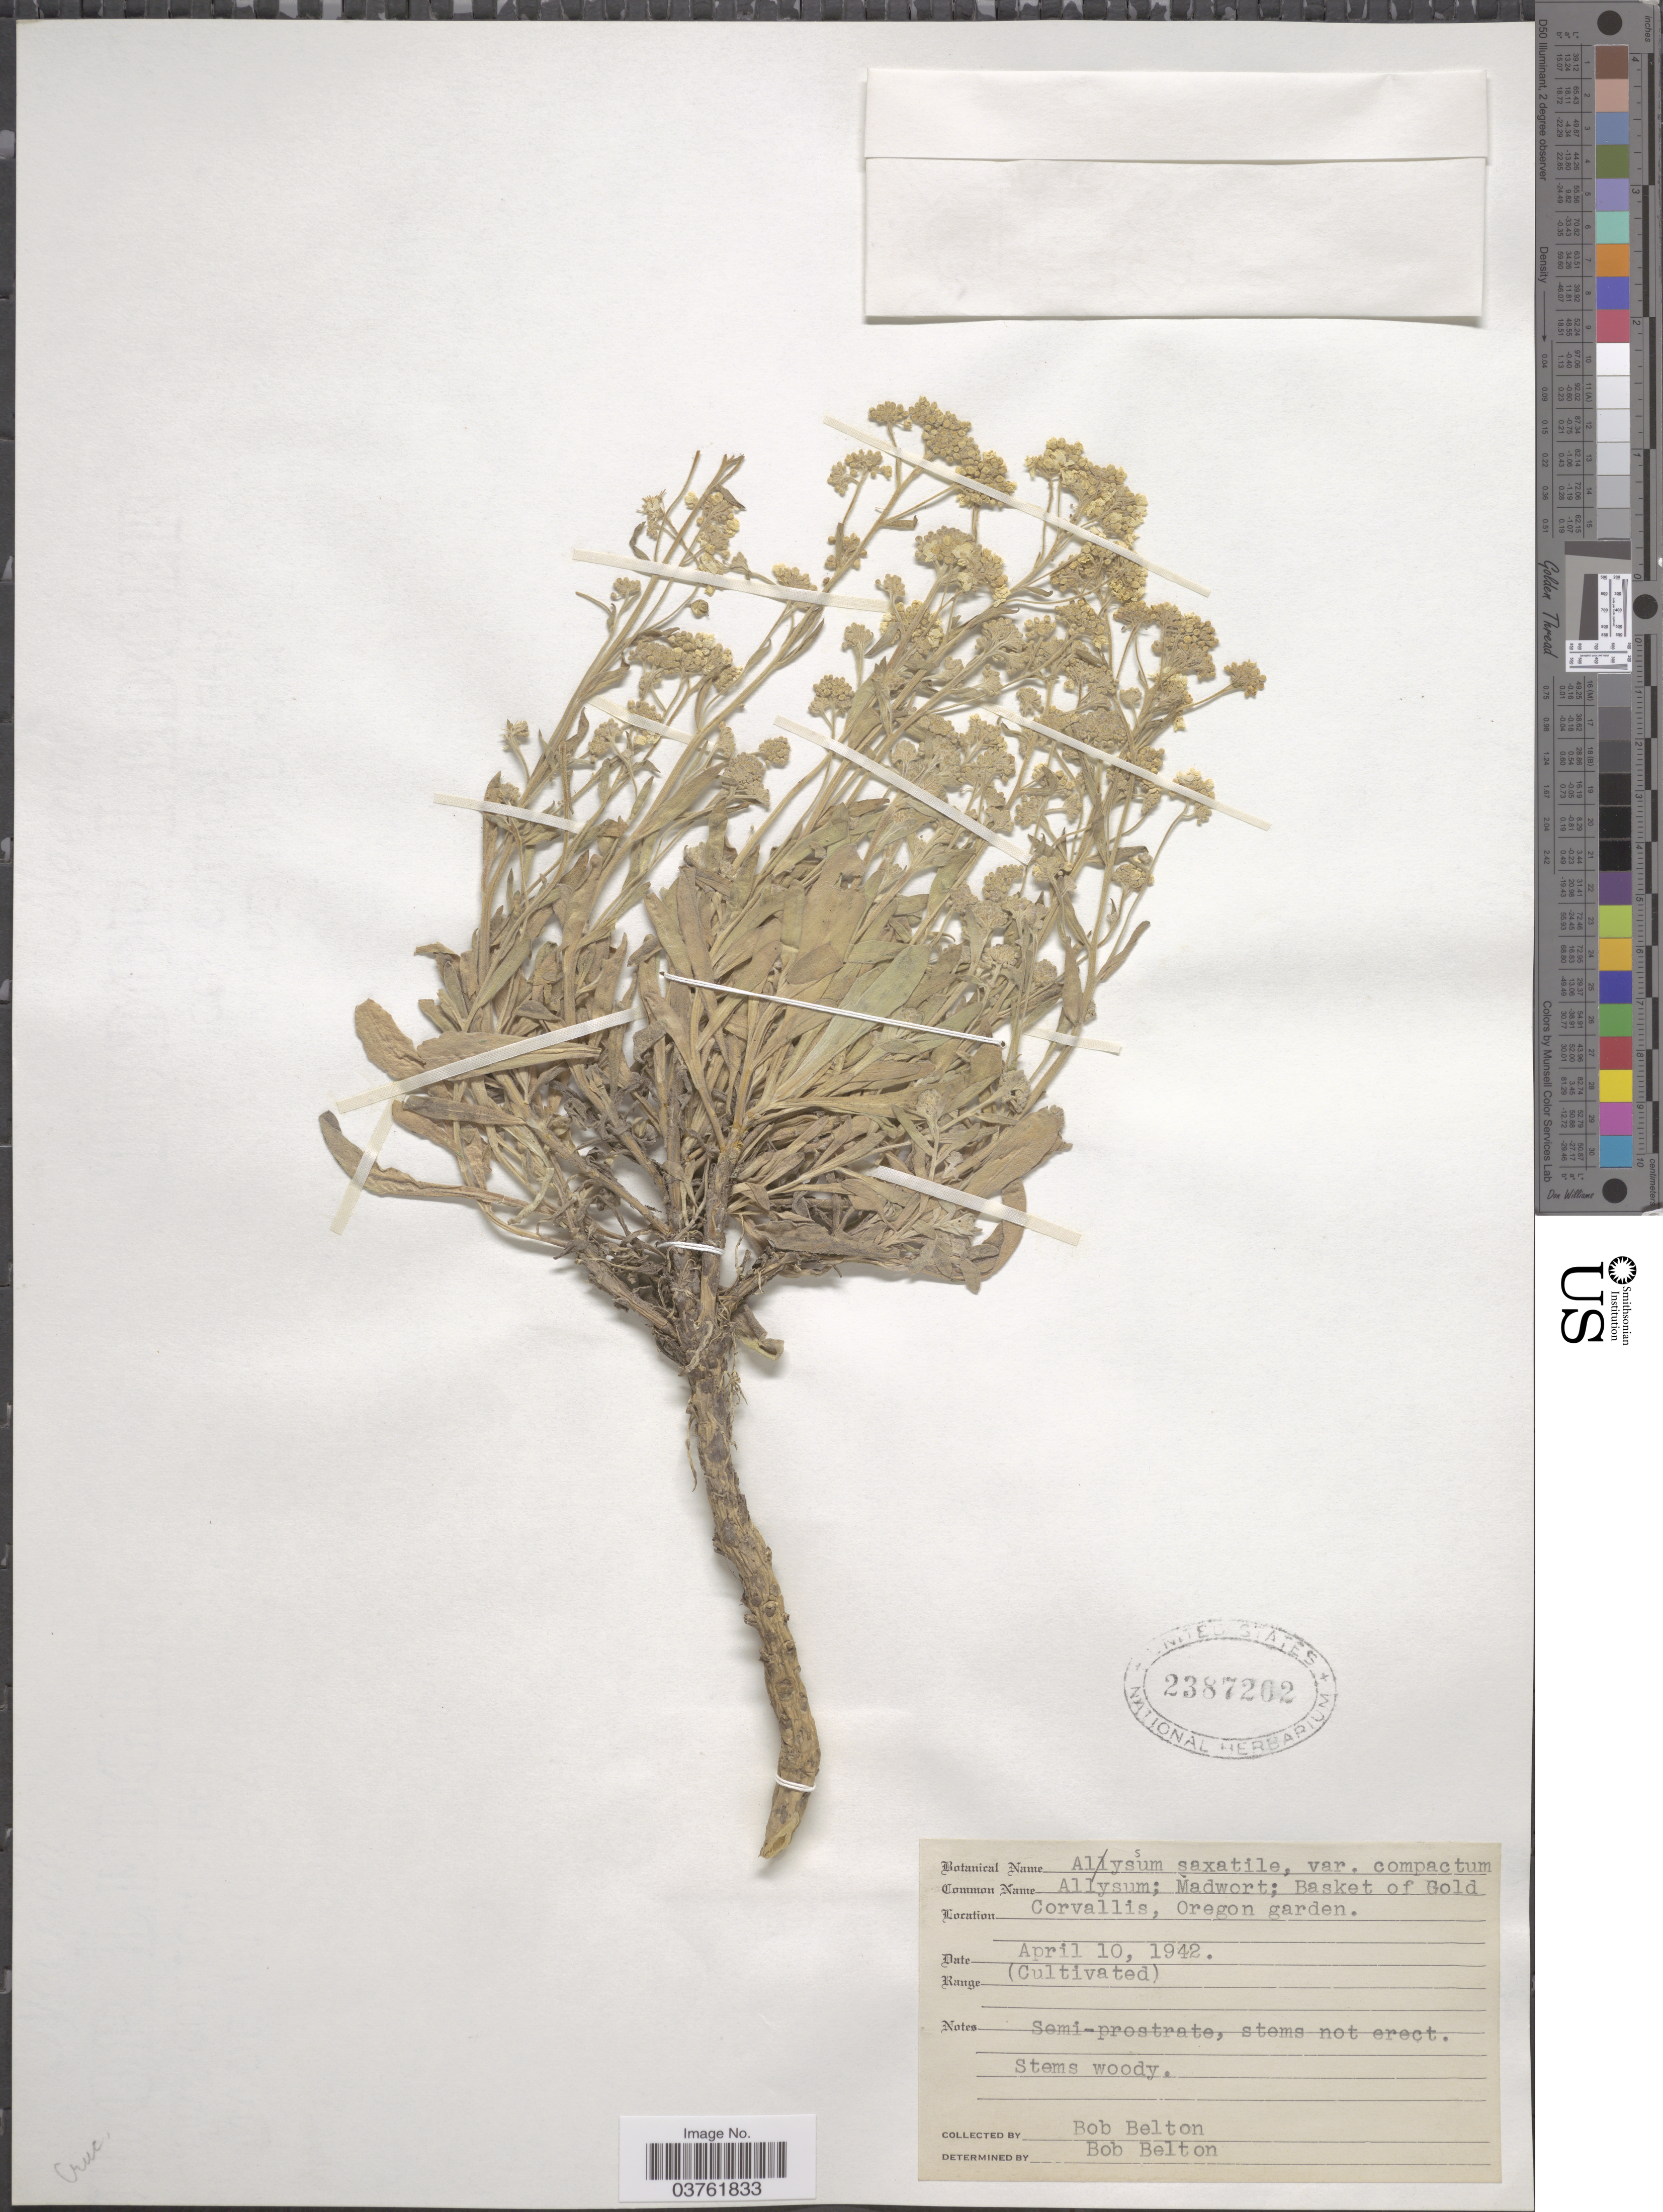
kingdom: Plantae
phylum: Tracheophyta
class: Magnoliopsida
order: Brassicales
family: Brassicaceae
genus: Alyssum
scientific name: Alyssum saxatile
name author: L.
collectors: B. Belton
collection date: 1942-04-10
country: United States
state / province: Oregon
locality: Corvallis, Oregon garden.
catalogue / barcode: US 2387202